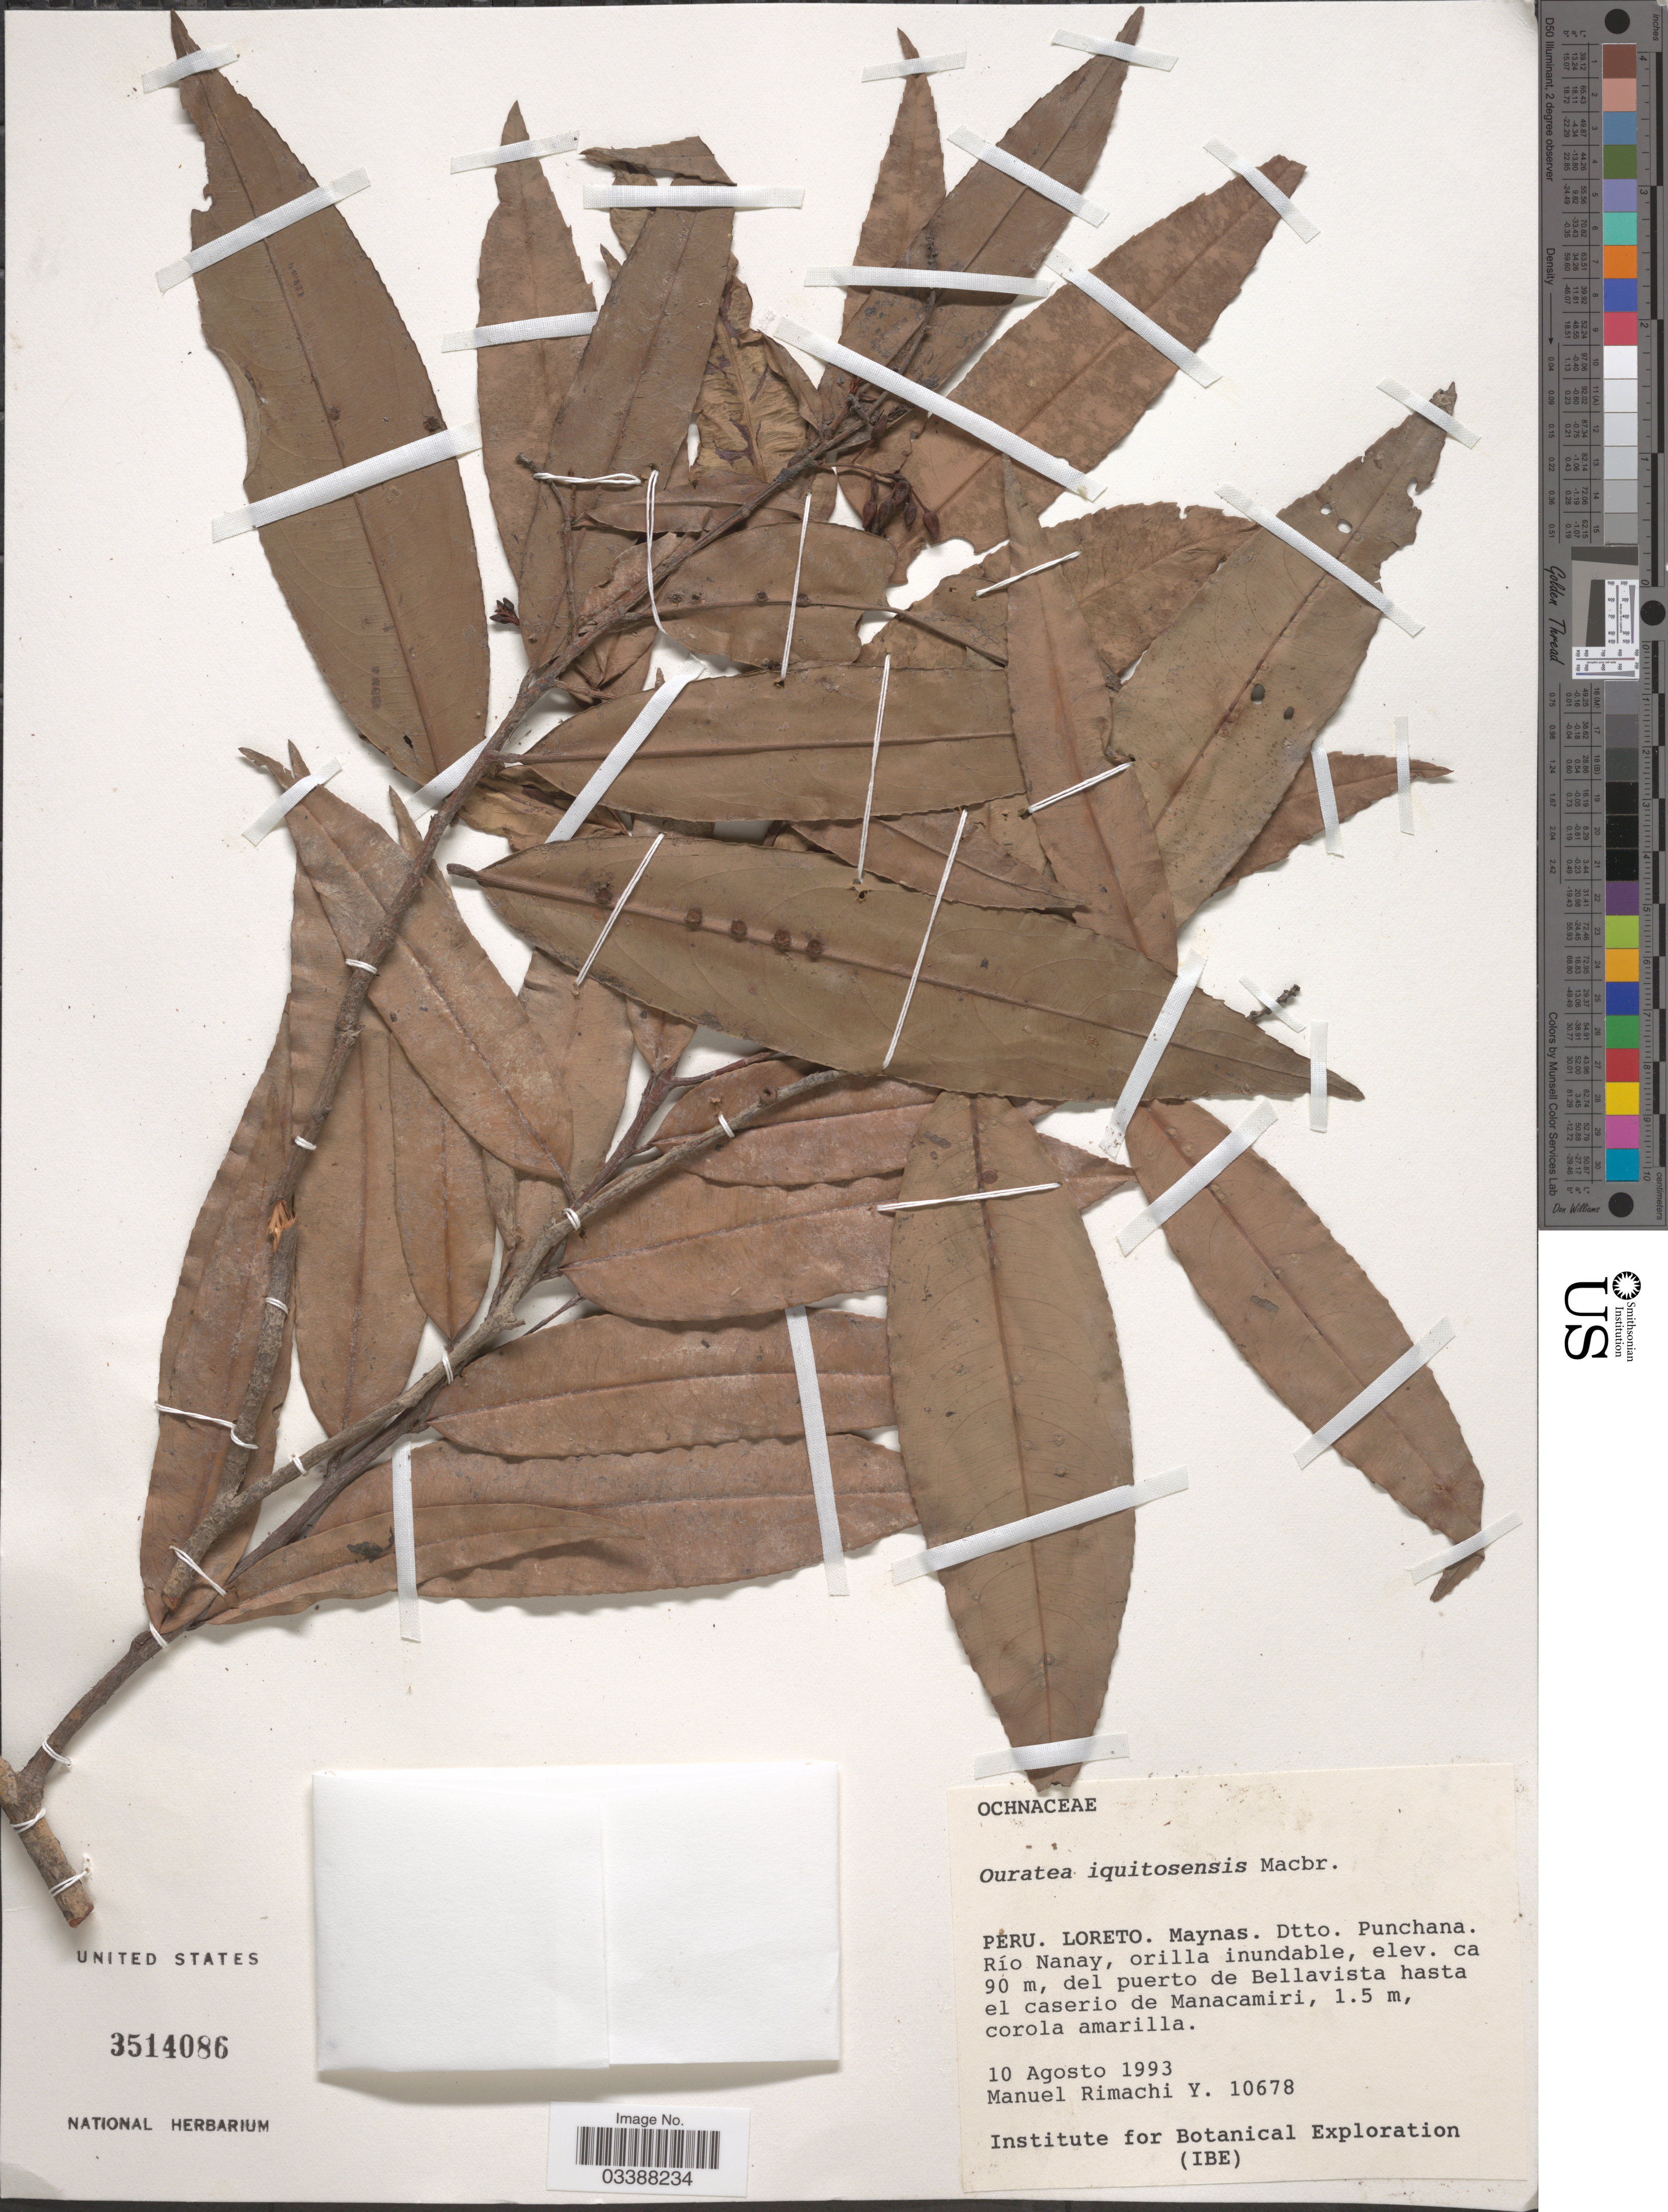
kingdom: Plantae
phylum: Tracheophyta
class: Magnoliopsida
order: Malpighiales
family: Ochnaceae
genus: Ouratea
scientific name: Ouratea iquitoensis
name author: J.F. Macbr.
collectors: M. Rimachi Y.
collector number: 10678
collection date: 1993-08-10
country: Peru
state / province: Loreto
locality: Maynas. Dtto. Punchana. Río Nanay, orilla inundable del puerto de Bellavista hasta el caserio de Manacamiri.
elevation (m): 90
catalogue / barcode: US 3514086